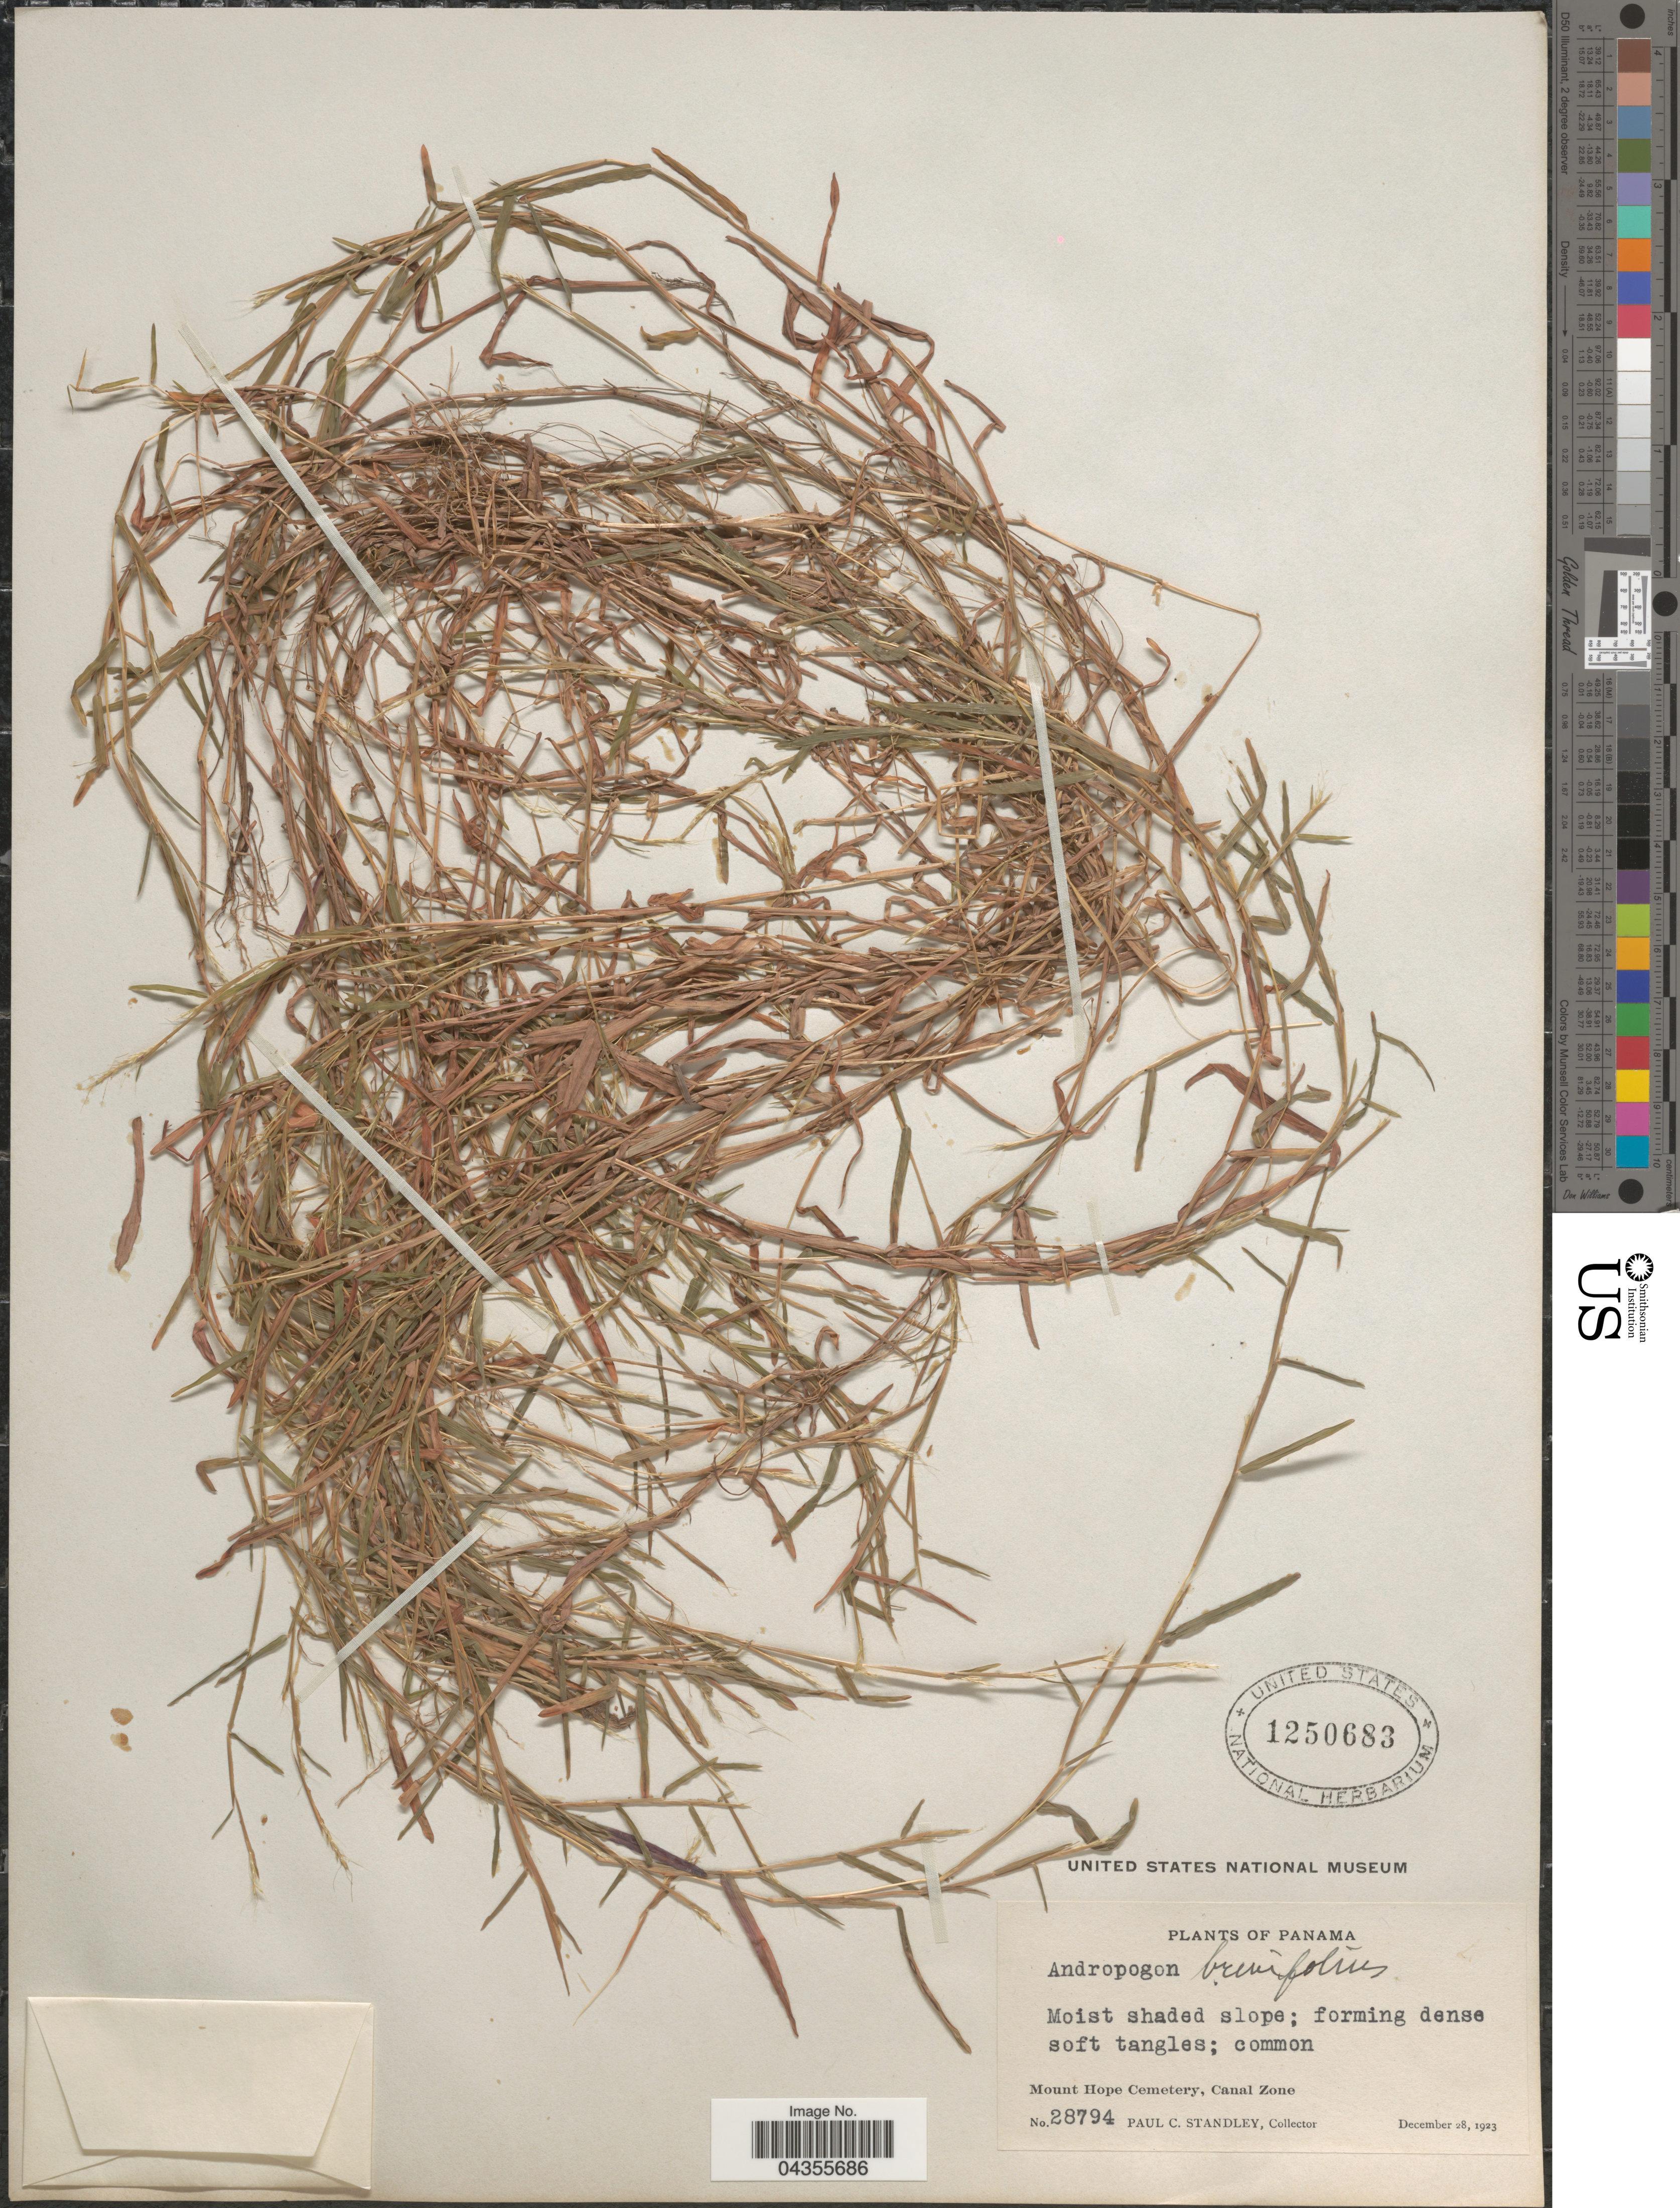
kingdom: Plantae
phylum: Tracheophyta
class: Liliopsida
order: Poales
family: Poaceae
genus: Schizachyrium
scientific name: Schizachyrium brevifolium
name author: (Sw.) Nees ex Büse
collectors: P. C. Standley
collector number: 28794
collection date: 1923-12-28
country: Panama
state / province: Colón / Panamá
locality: Mount Hope Cemetery, Canal Zone.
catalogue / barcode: US 1250683